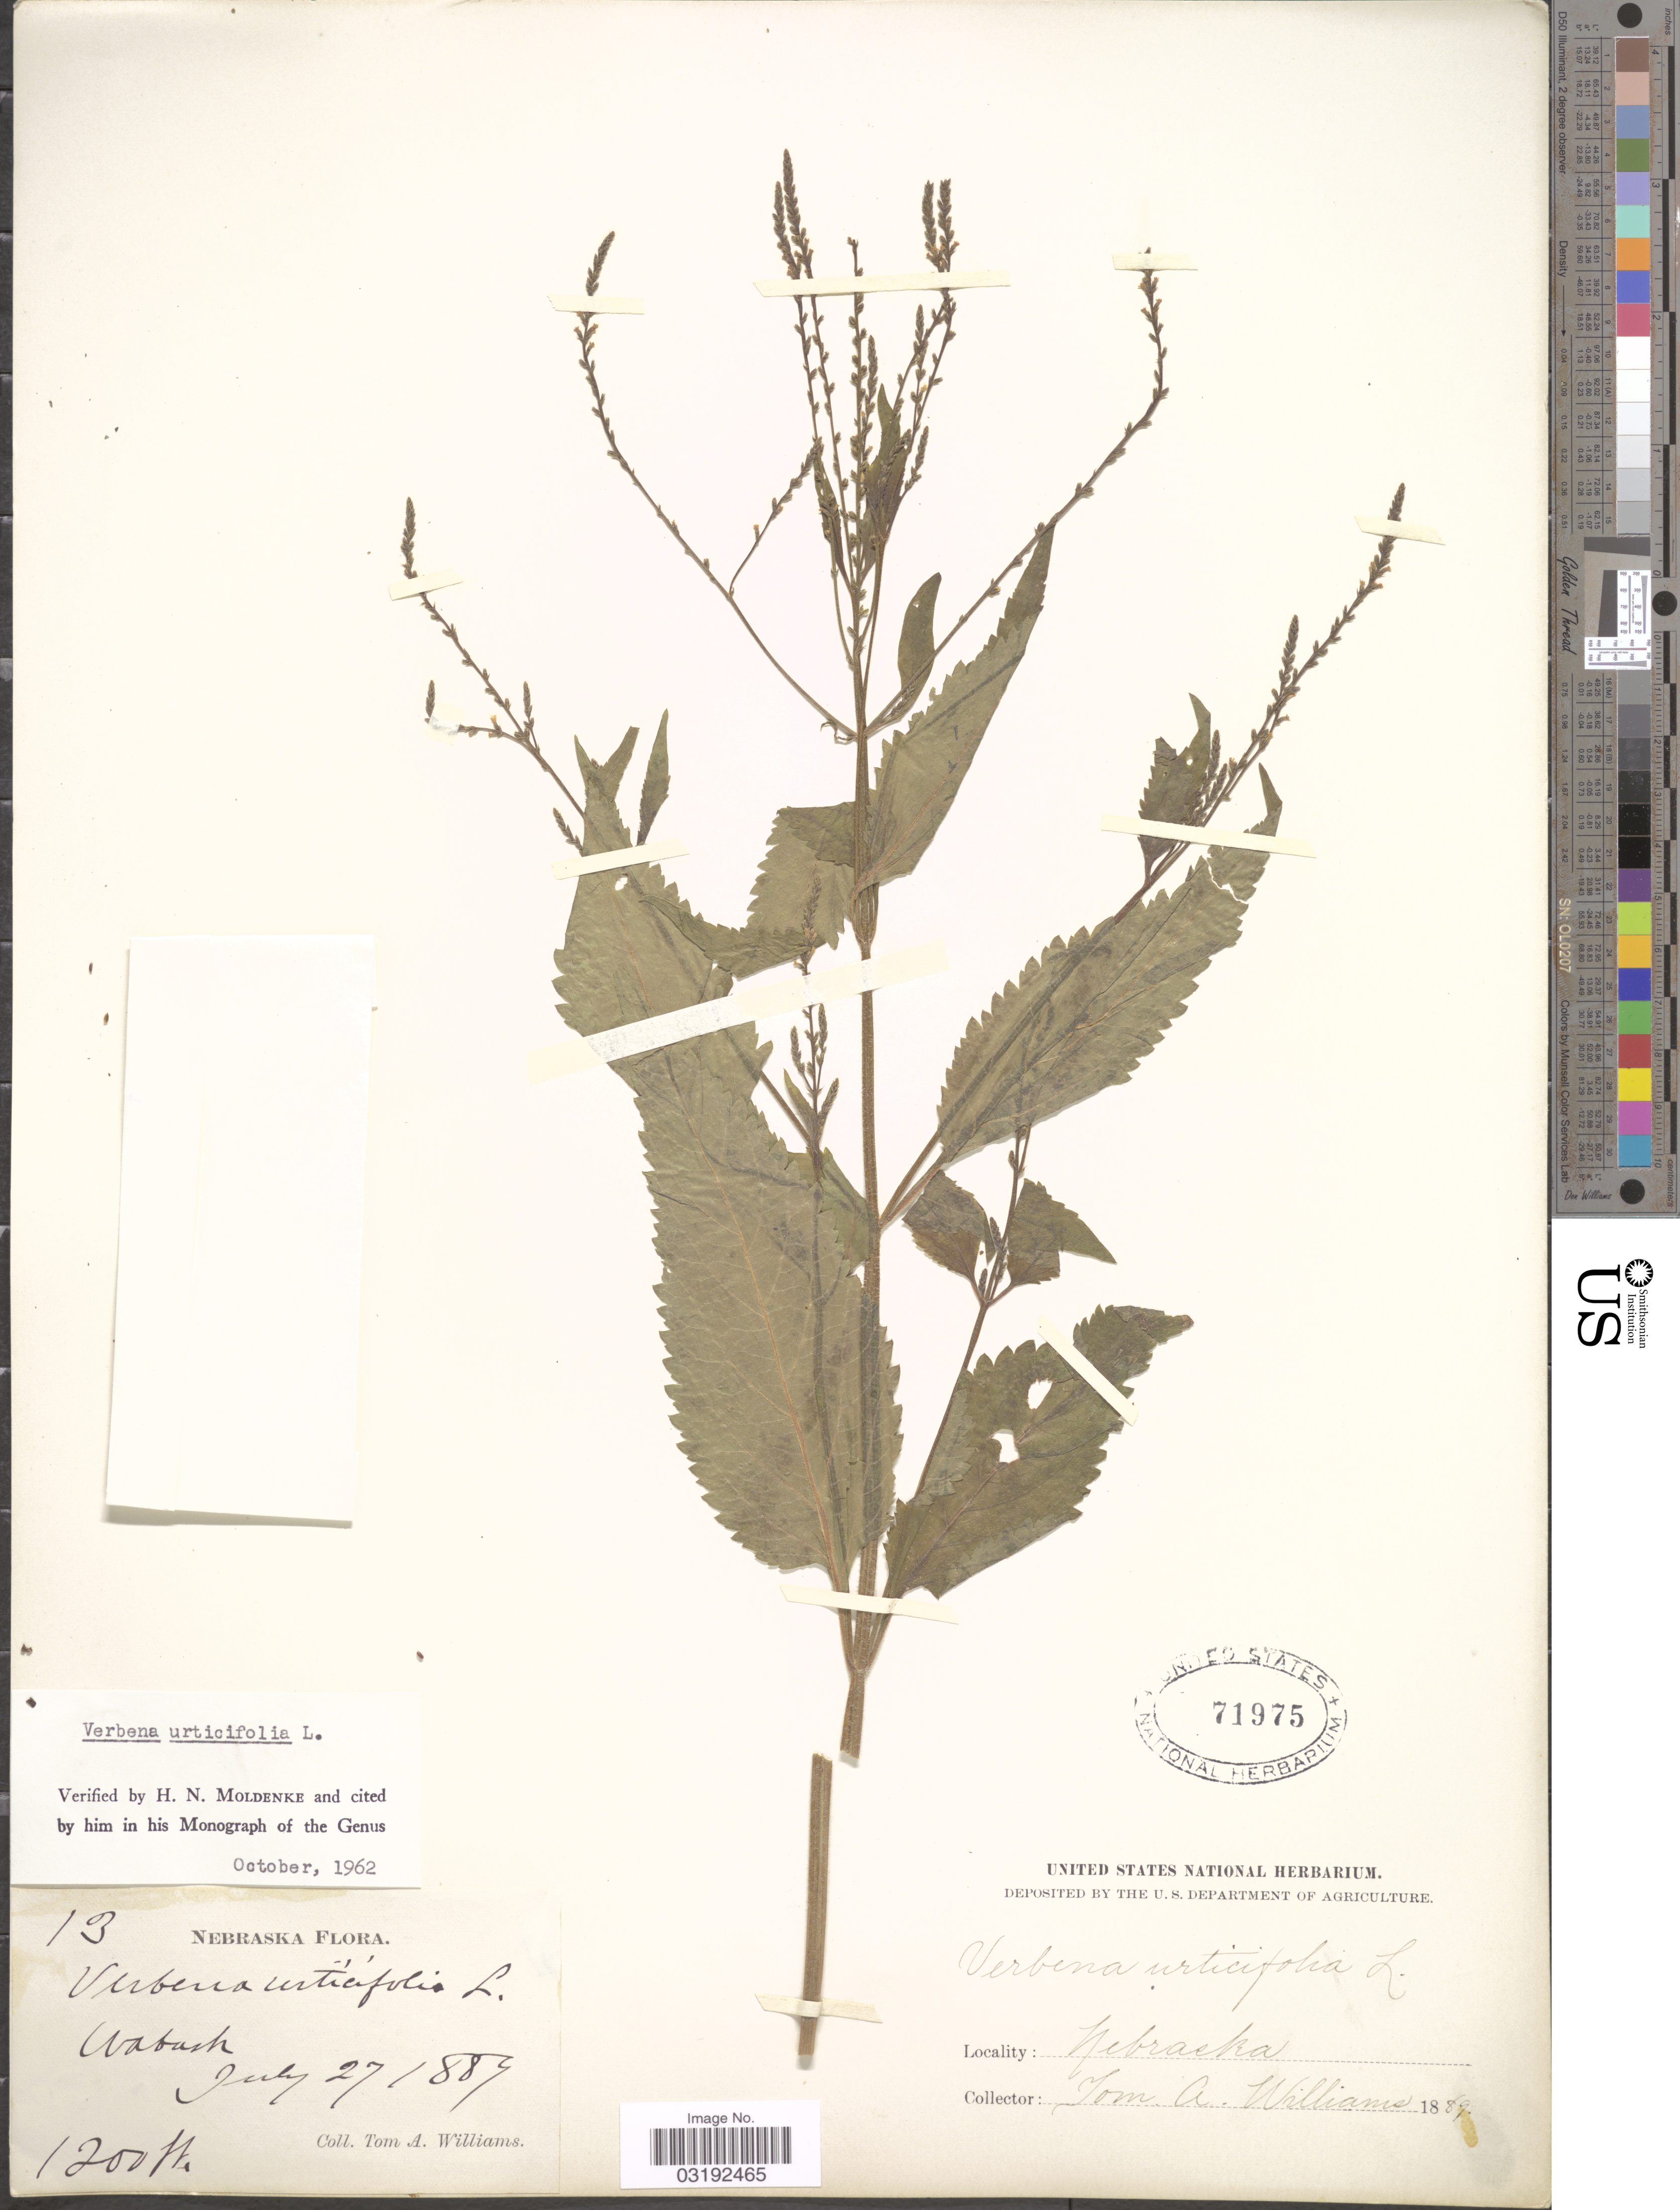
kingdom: Plantae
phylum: Tracheophyta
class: Magnoliopsida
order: Lamiales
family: Verbenaceae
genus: Verbena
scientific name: Verbena urticifolia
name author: L.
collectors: T. Williams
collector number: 13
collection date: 1889-07-27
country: United States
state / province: Nebraska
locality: Wabash.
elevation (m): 366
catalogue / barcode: US 71975